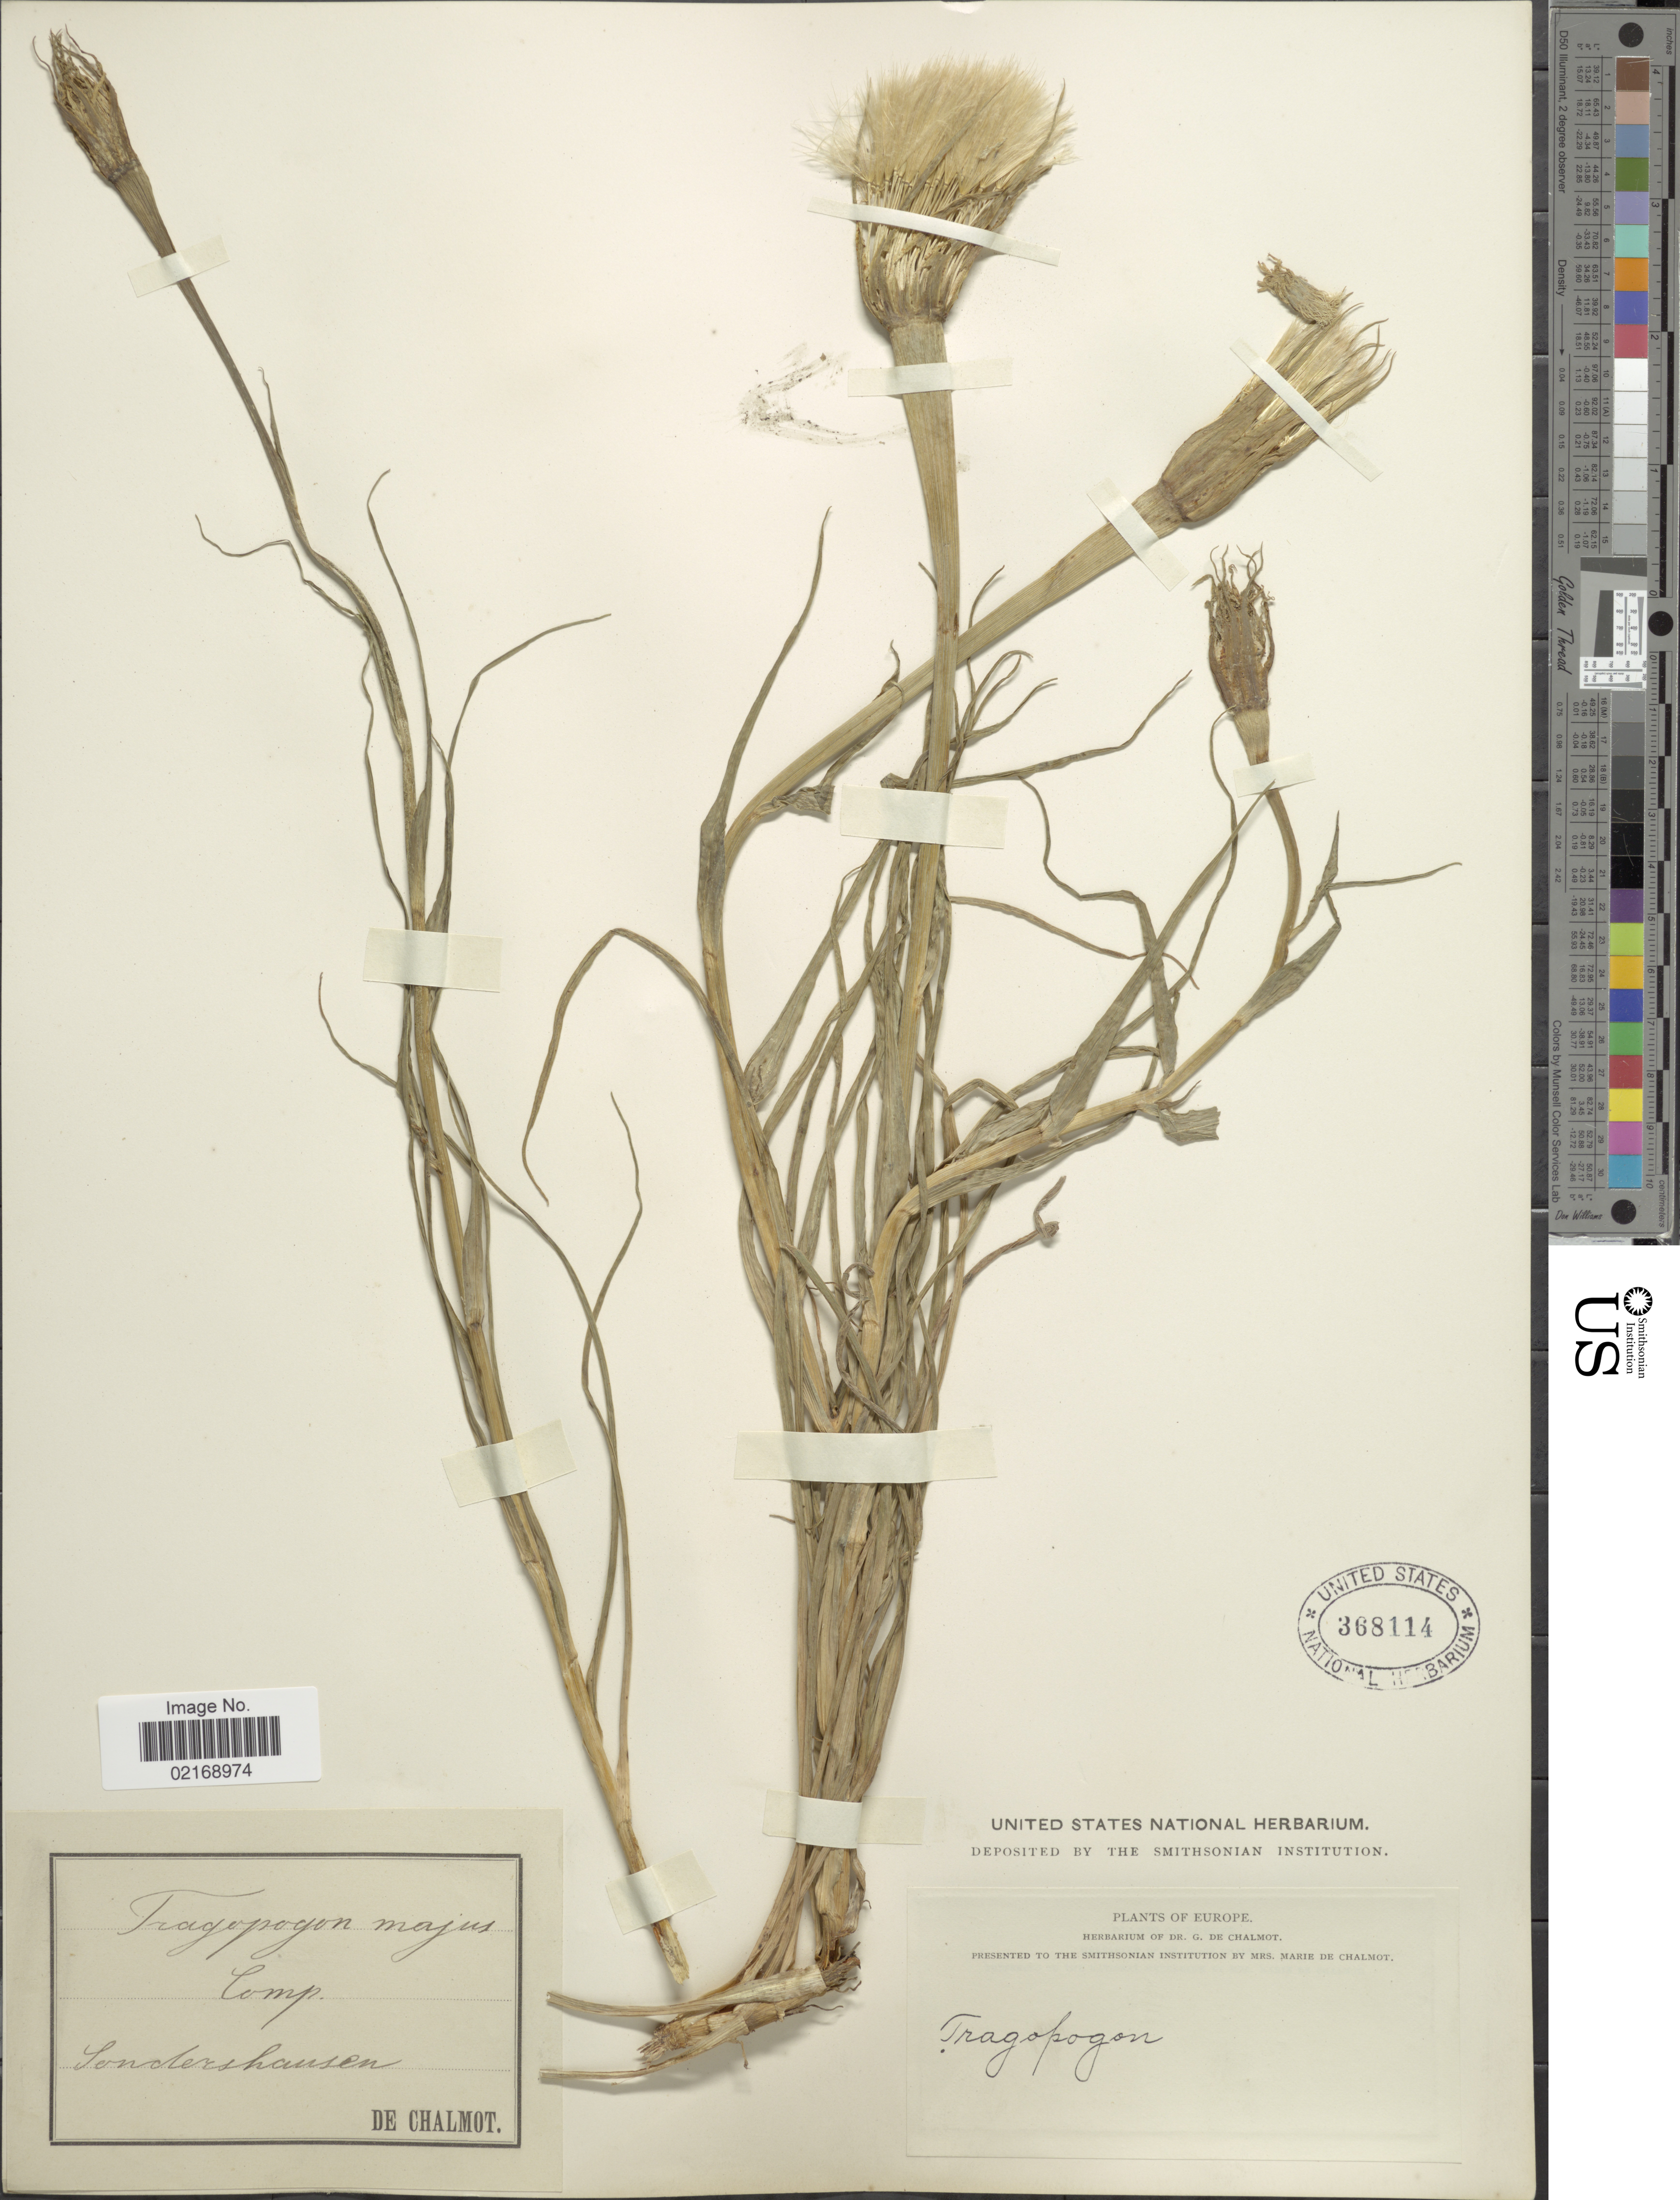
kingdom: Plantae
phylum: Tracheophyta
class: Magnoliopsida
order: Asterales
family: Asteraceae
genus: Tragopogon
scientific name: Tragopogon dubius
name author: Scop.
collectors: G. de Chalmot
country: Germany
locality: Sondershausen. Europe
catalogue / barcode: US 368114